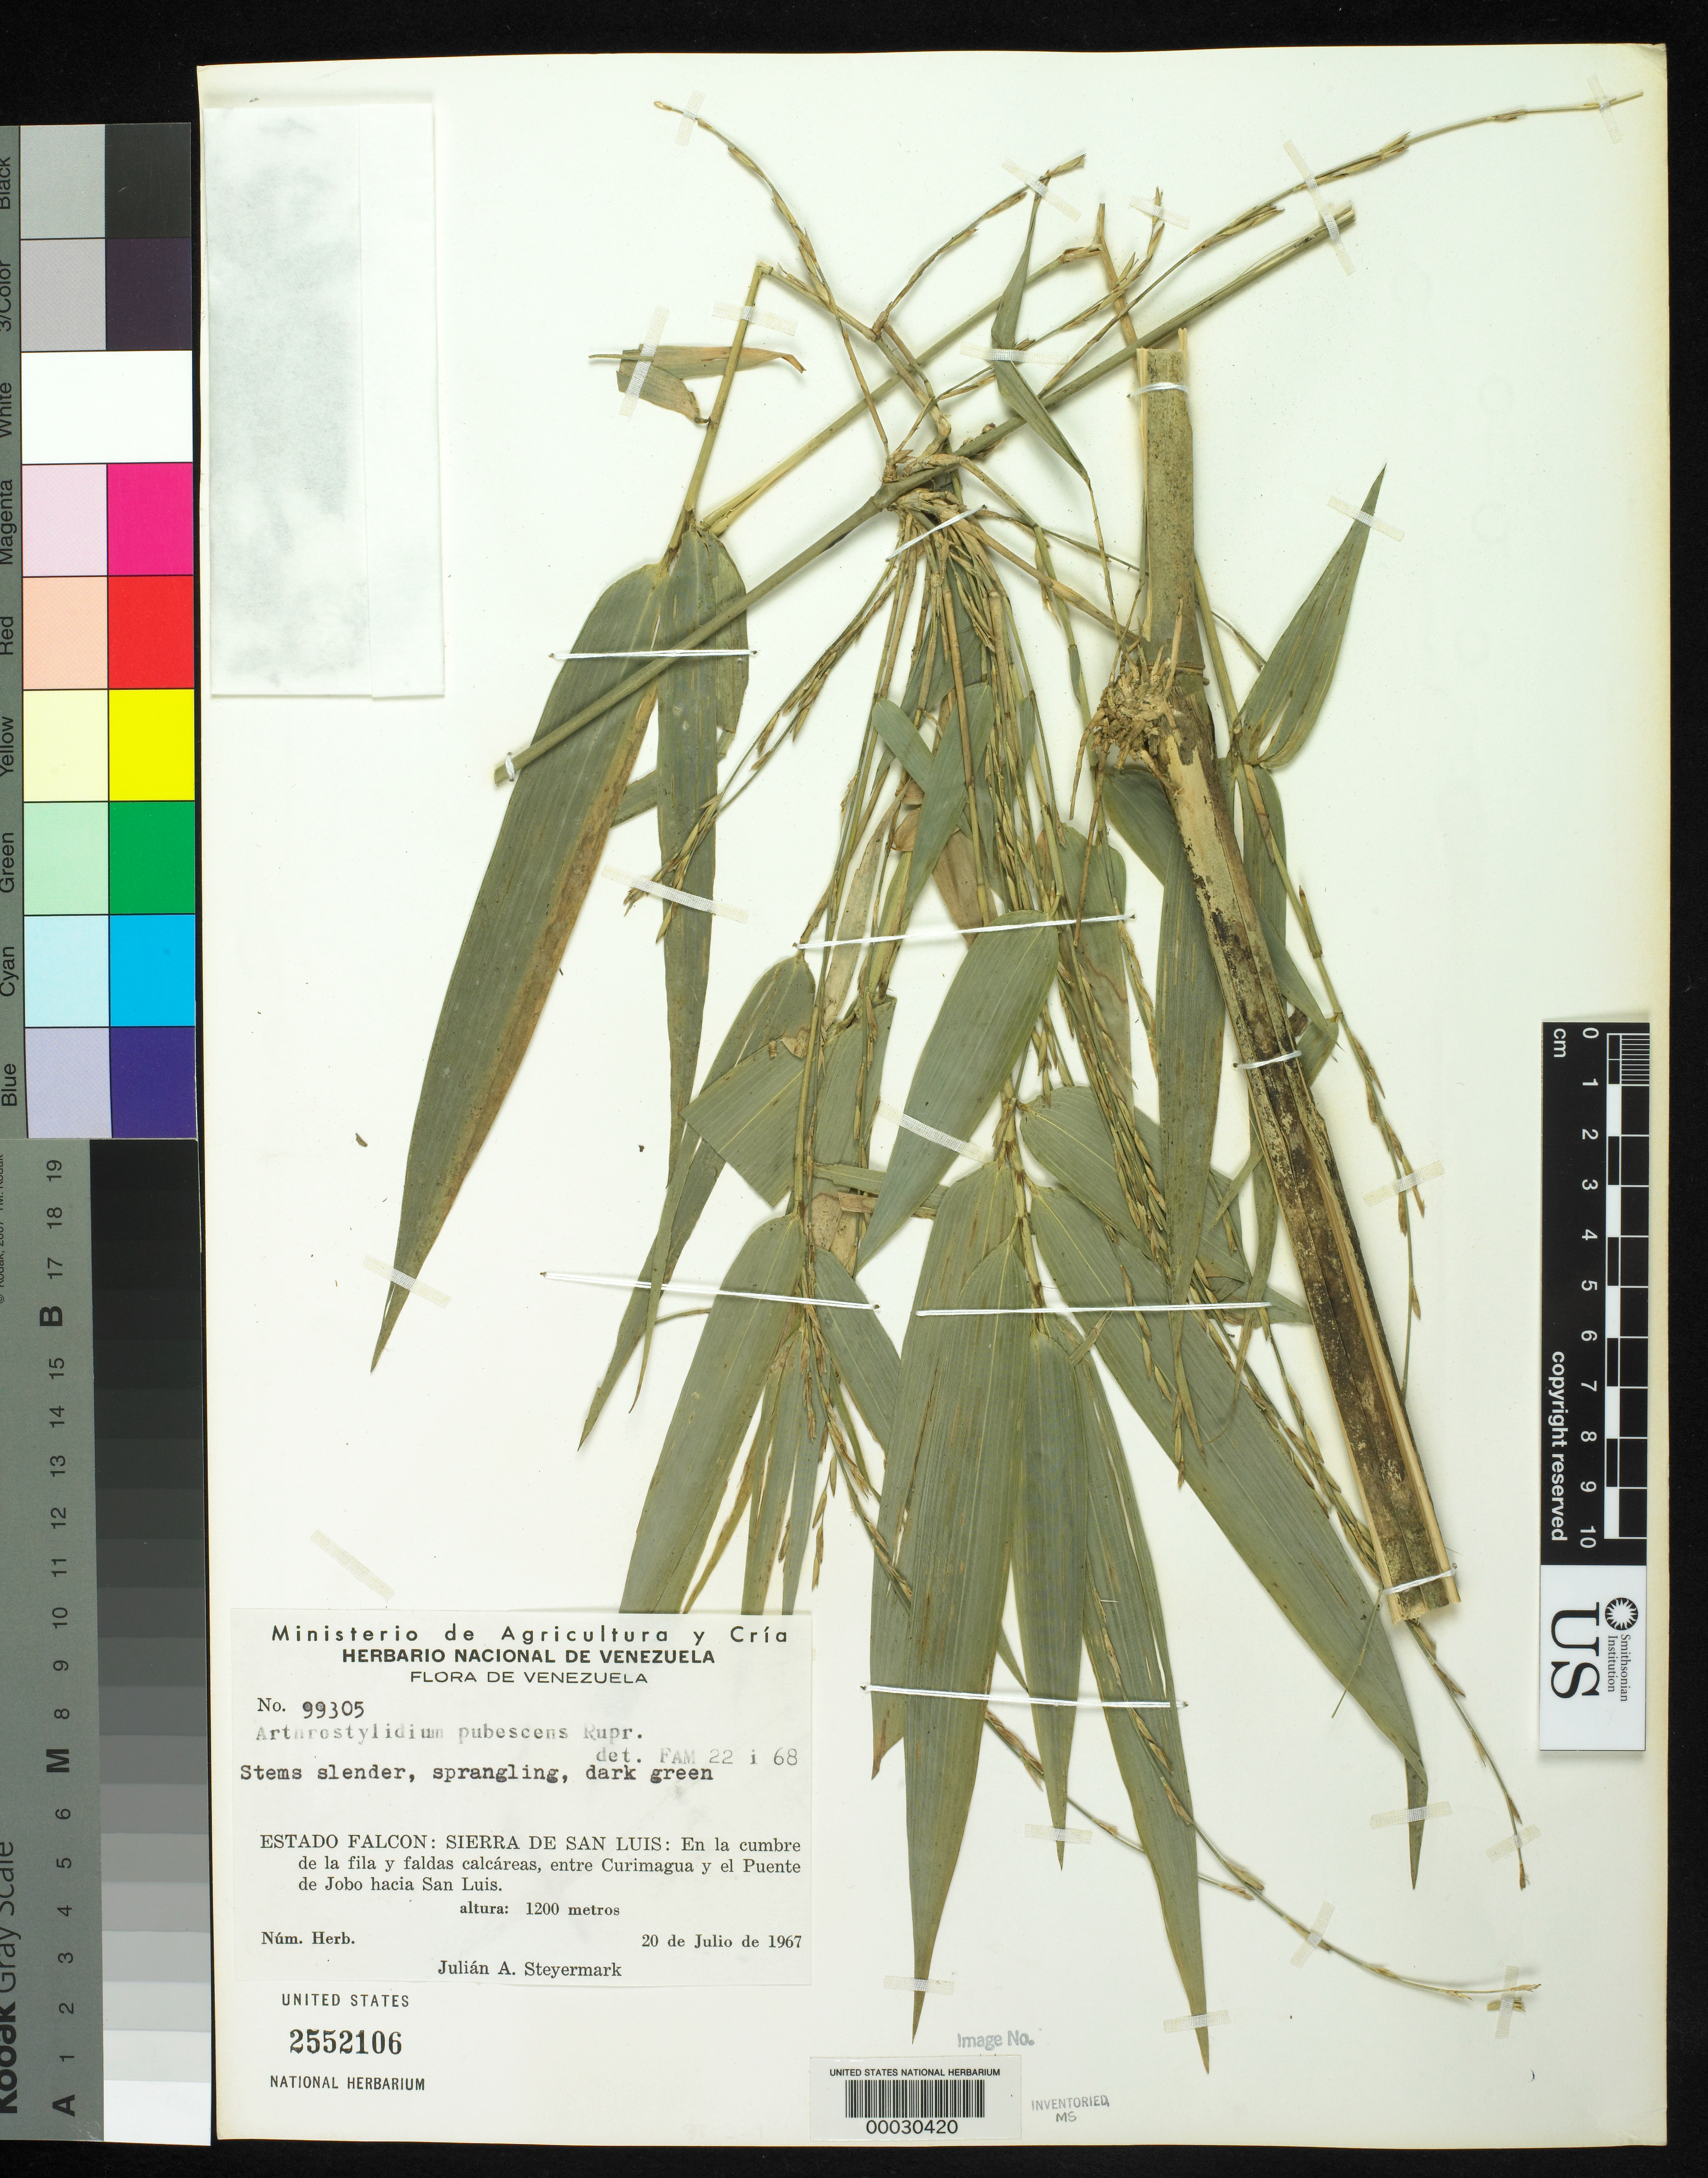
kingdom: Plantae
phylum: Tracheophyta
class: Liliopsida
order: Poales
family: Poaceae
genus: Arthrostylidium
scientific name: Arthrostylidium pubescens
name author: Rupr.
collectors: J. Steyermark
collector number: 99305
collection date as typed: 20 Jul 1967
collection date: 1967-07-20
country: Venezuela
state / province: Falcón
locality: Sierra de san luis; en la cumbre de la fila y falds cacareas, entre curimagua y el puente de jobo hacia san luis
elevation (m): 1200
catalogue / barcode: US 2552106